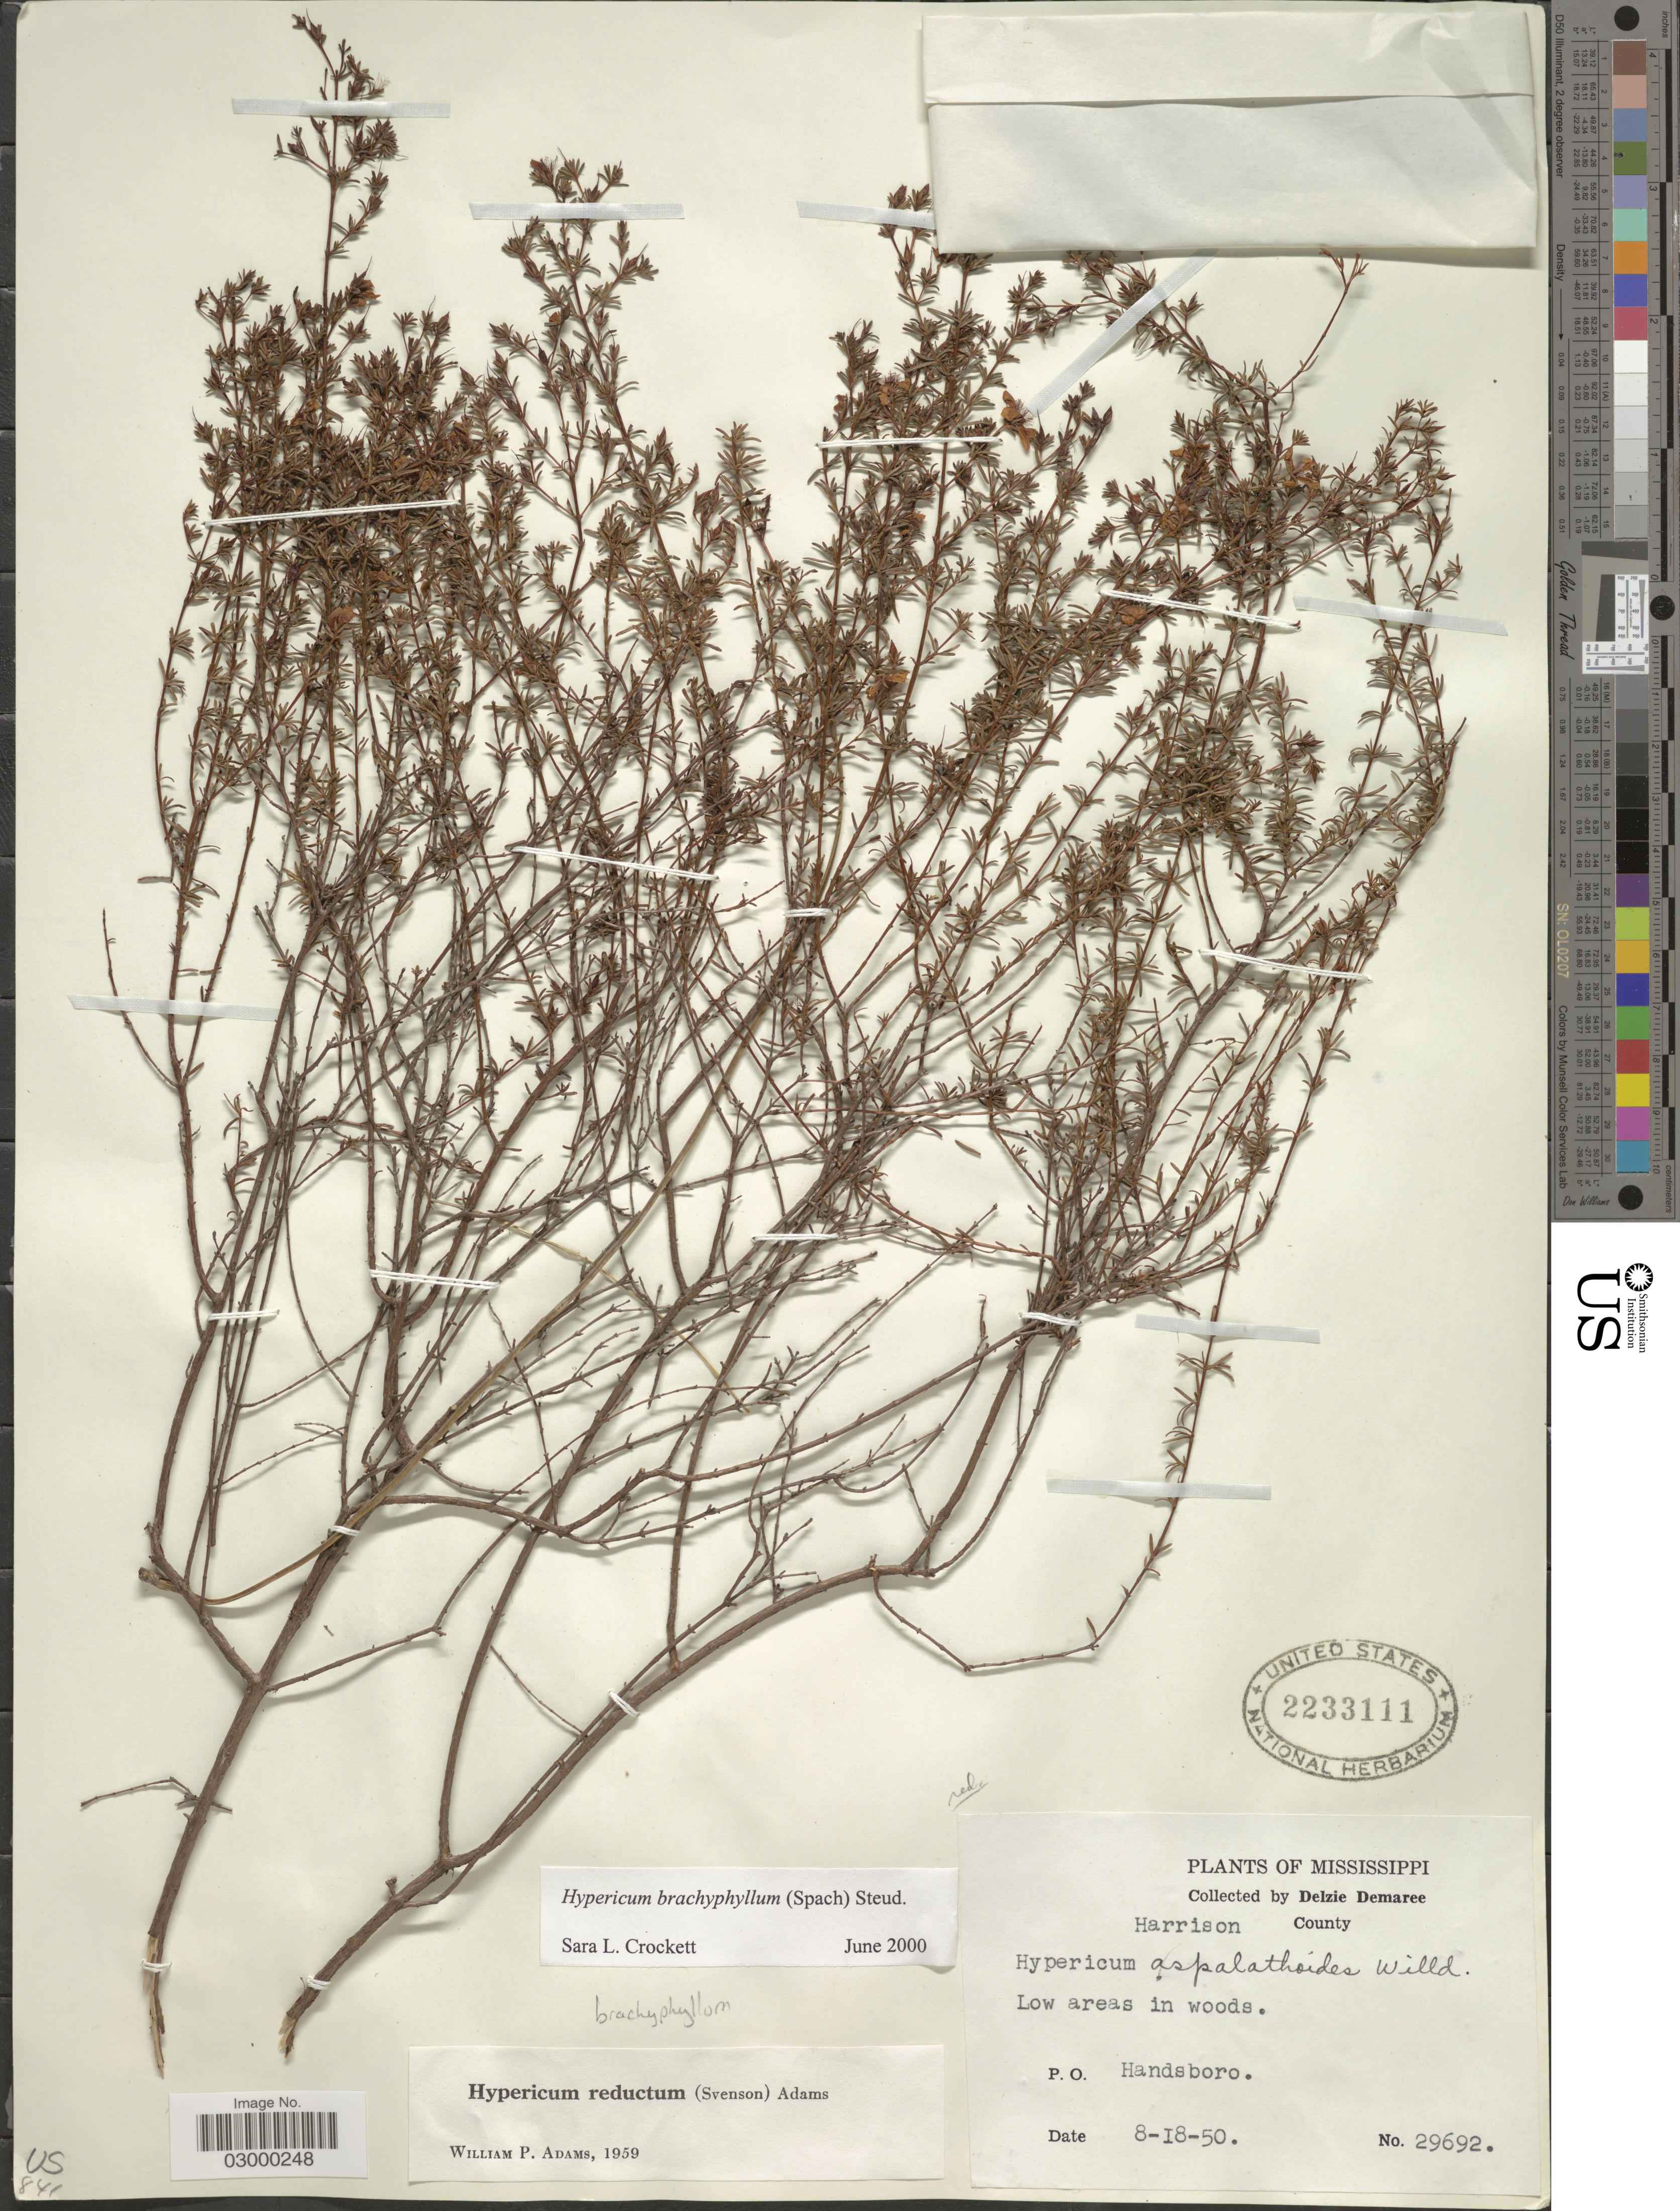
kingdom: Plantae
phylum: Tracheophyta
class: Magnoliopsida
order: Malpighiales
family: Hypericaceae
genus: Hypericum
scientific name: Hypericum brachyphyllum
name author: (Spach) Steud.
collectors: D. Demaree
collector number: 29692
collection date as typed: Transcribed d/m/y: 18/8/50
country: United States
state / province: Mississippi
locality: Harrison County, P.O. Handsboro.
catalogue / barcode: US 2233111